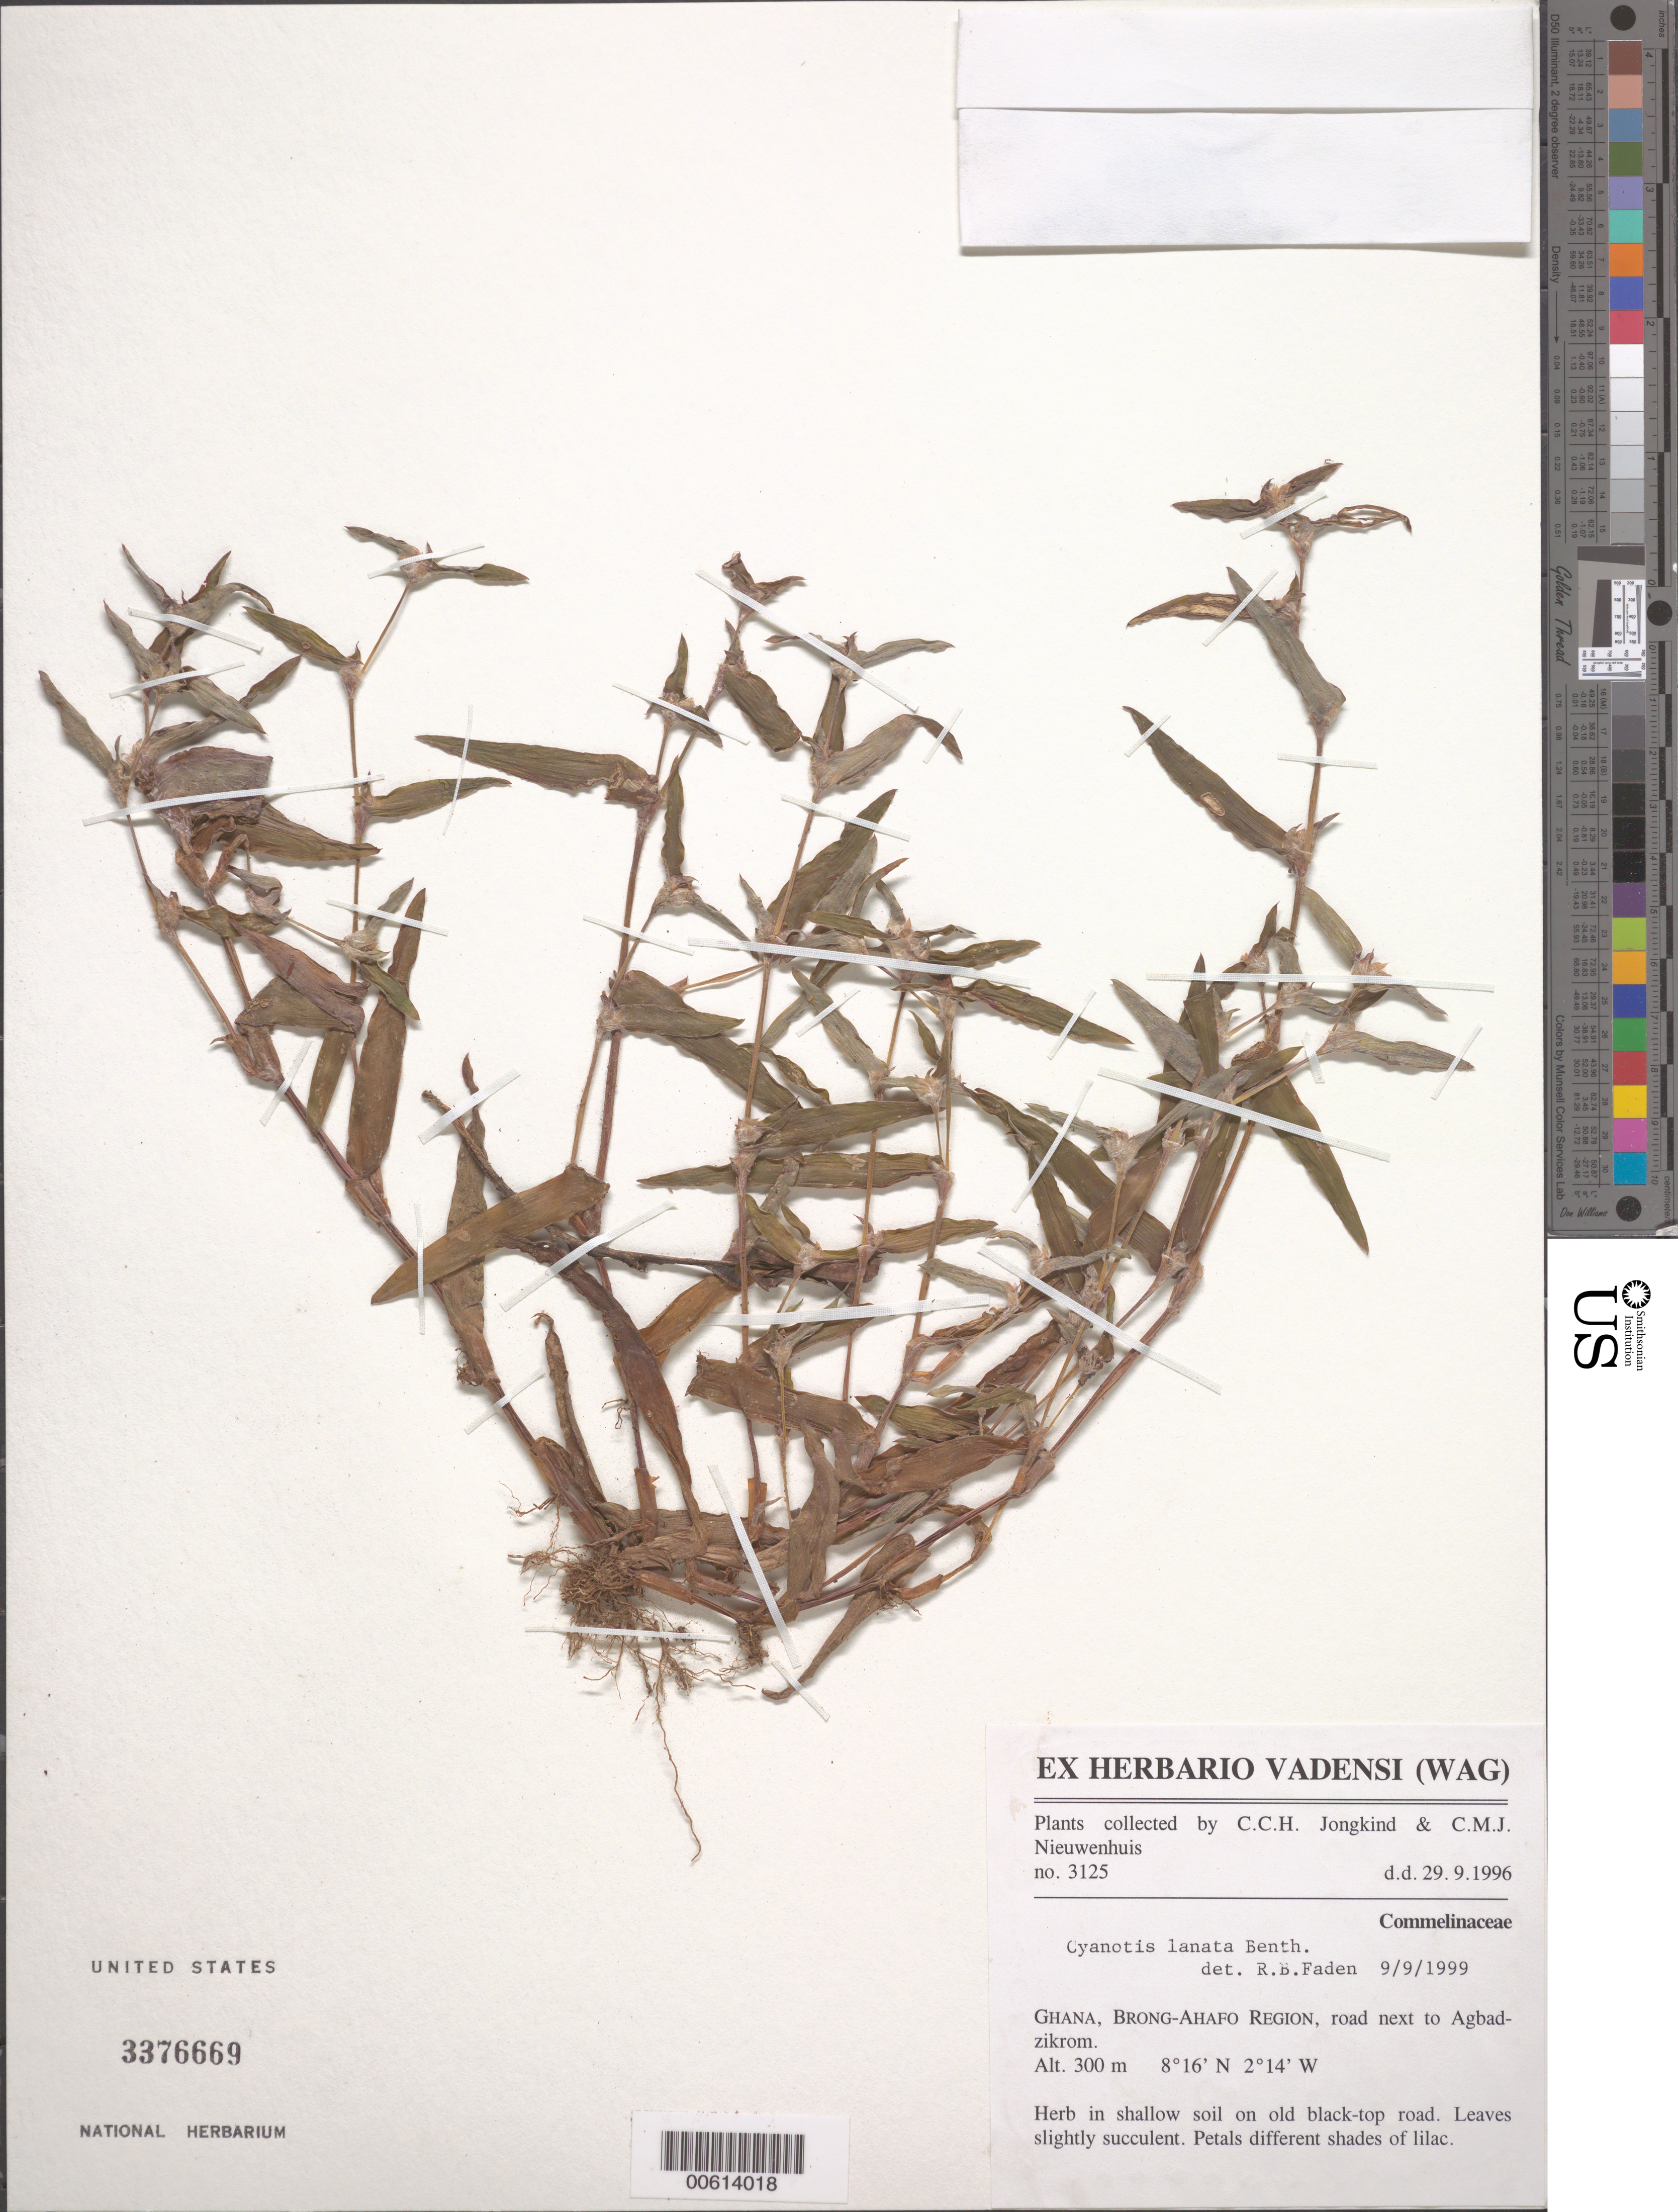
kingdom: Plantae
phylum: Tracheophyta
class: Liliopsida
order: Commelinales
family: Commelinaceae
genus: Cyanotis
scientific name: Cyanotis lanata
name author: Benth.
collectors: C. C. Jongkind & C. Nieuwenhuis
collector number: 3125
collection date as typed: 29 Sep 1996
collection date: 1996-09-29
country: Ghana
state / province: Brong-ahafo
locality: Road next to agbadzikrom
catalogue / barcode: US 3376669